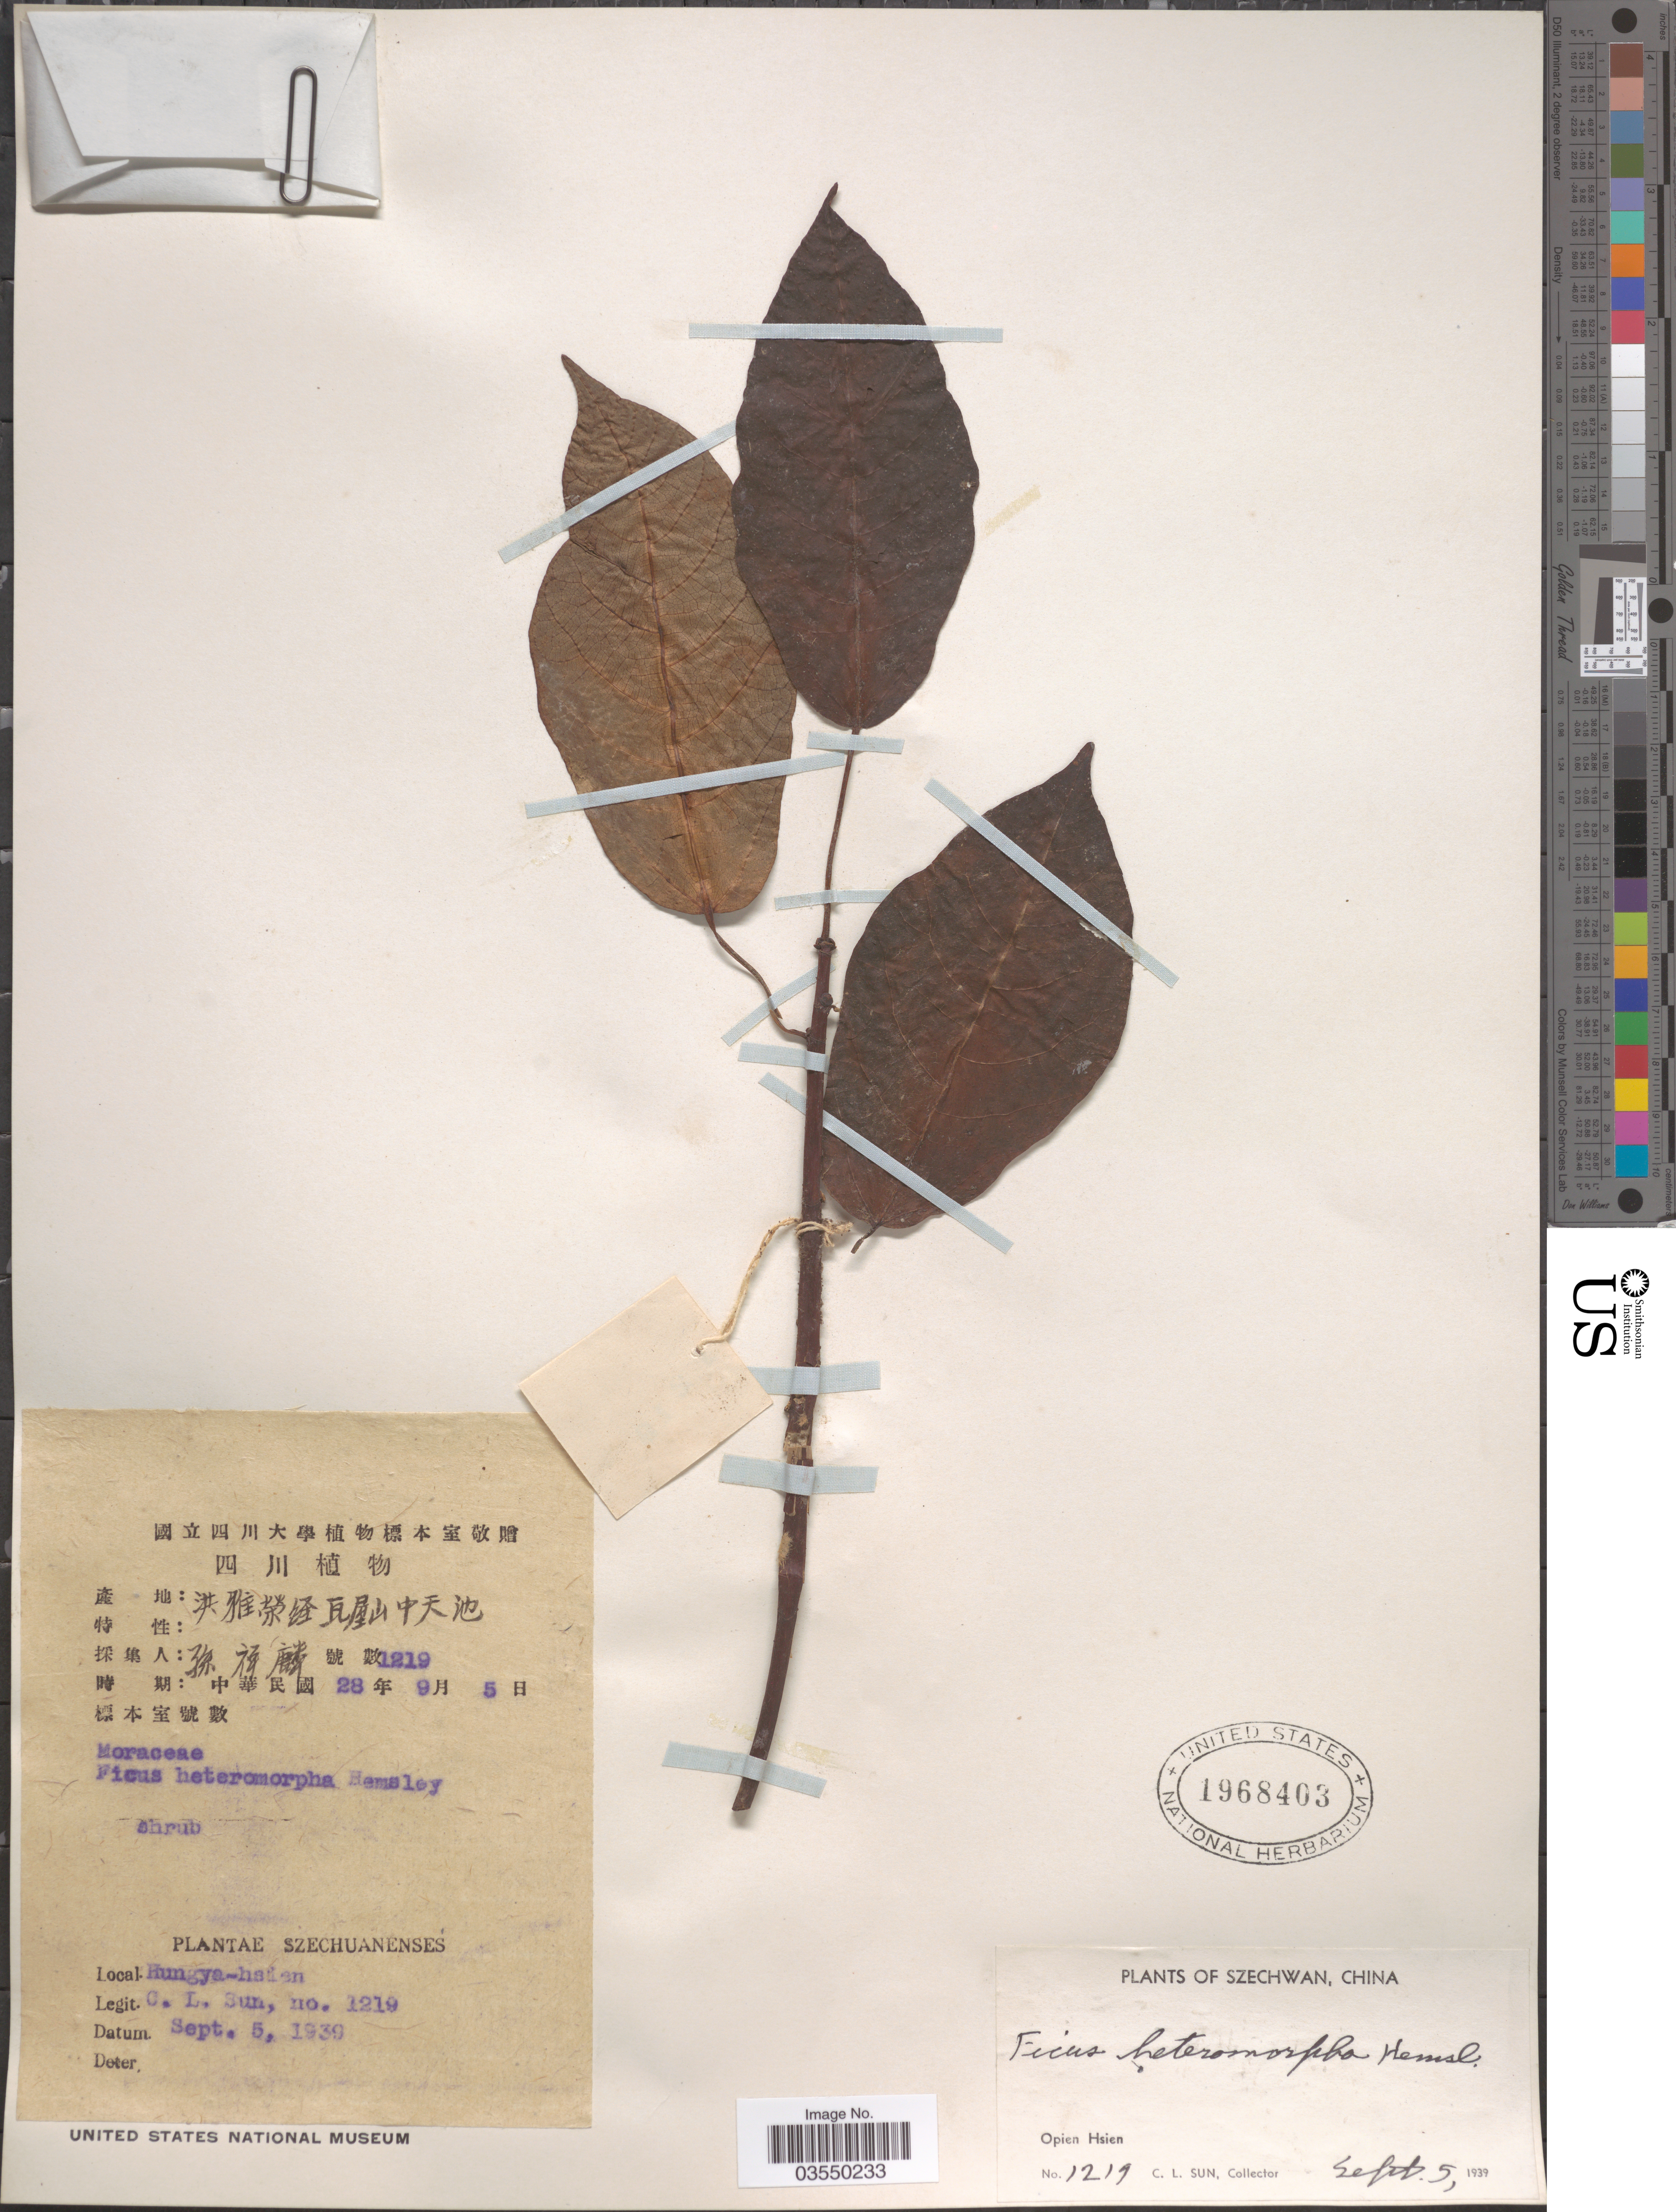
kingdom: Plantae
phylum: Tracheophyta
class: Magnoliopsida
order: Rosales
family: Moraceae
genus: Ficus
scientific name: Ficus heteromorpha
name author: Hemsl.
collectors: C. Sun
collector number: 1219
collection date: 1939-09-05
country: China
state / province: Sichuan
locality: Szechwan. Opien Hsien. Hungya-hsien.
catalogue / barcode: US 1968403